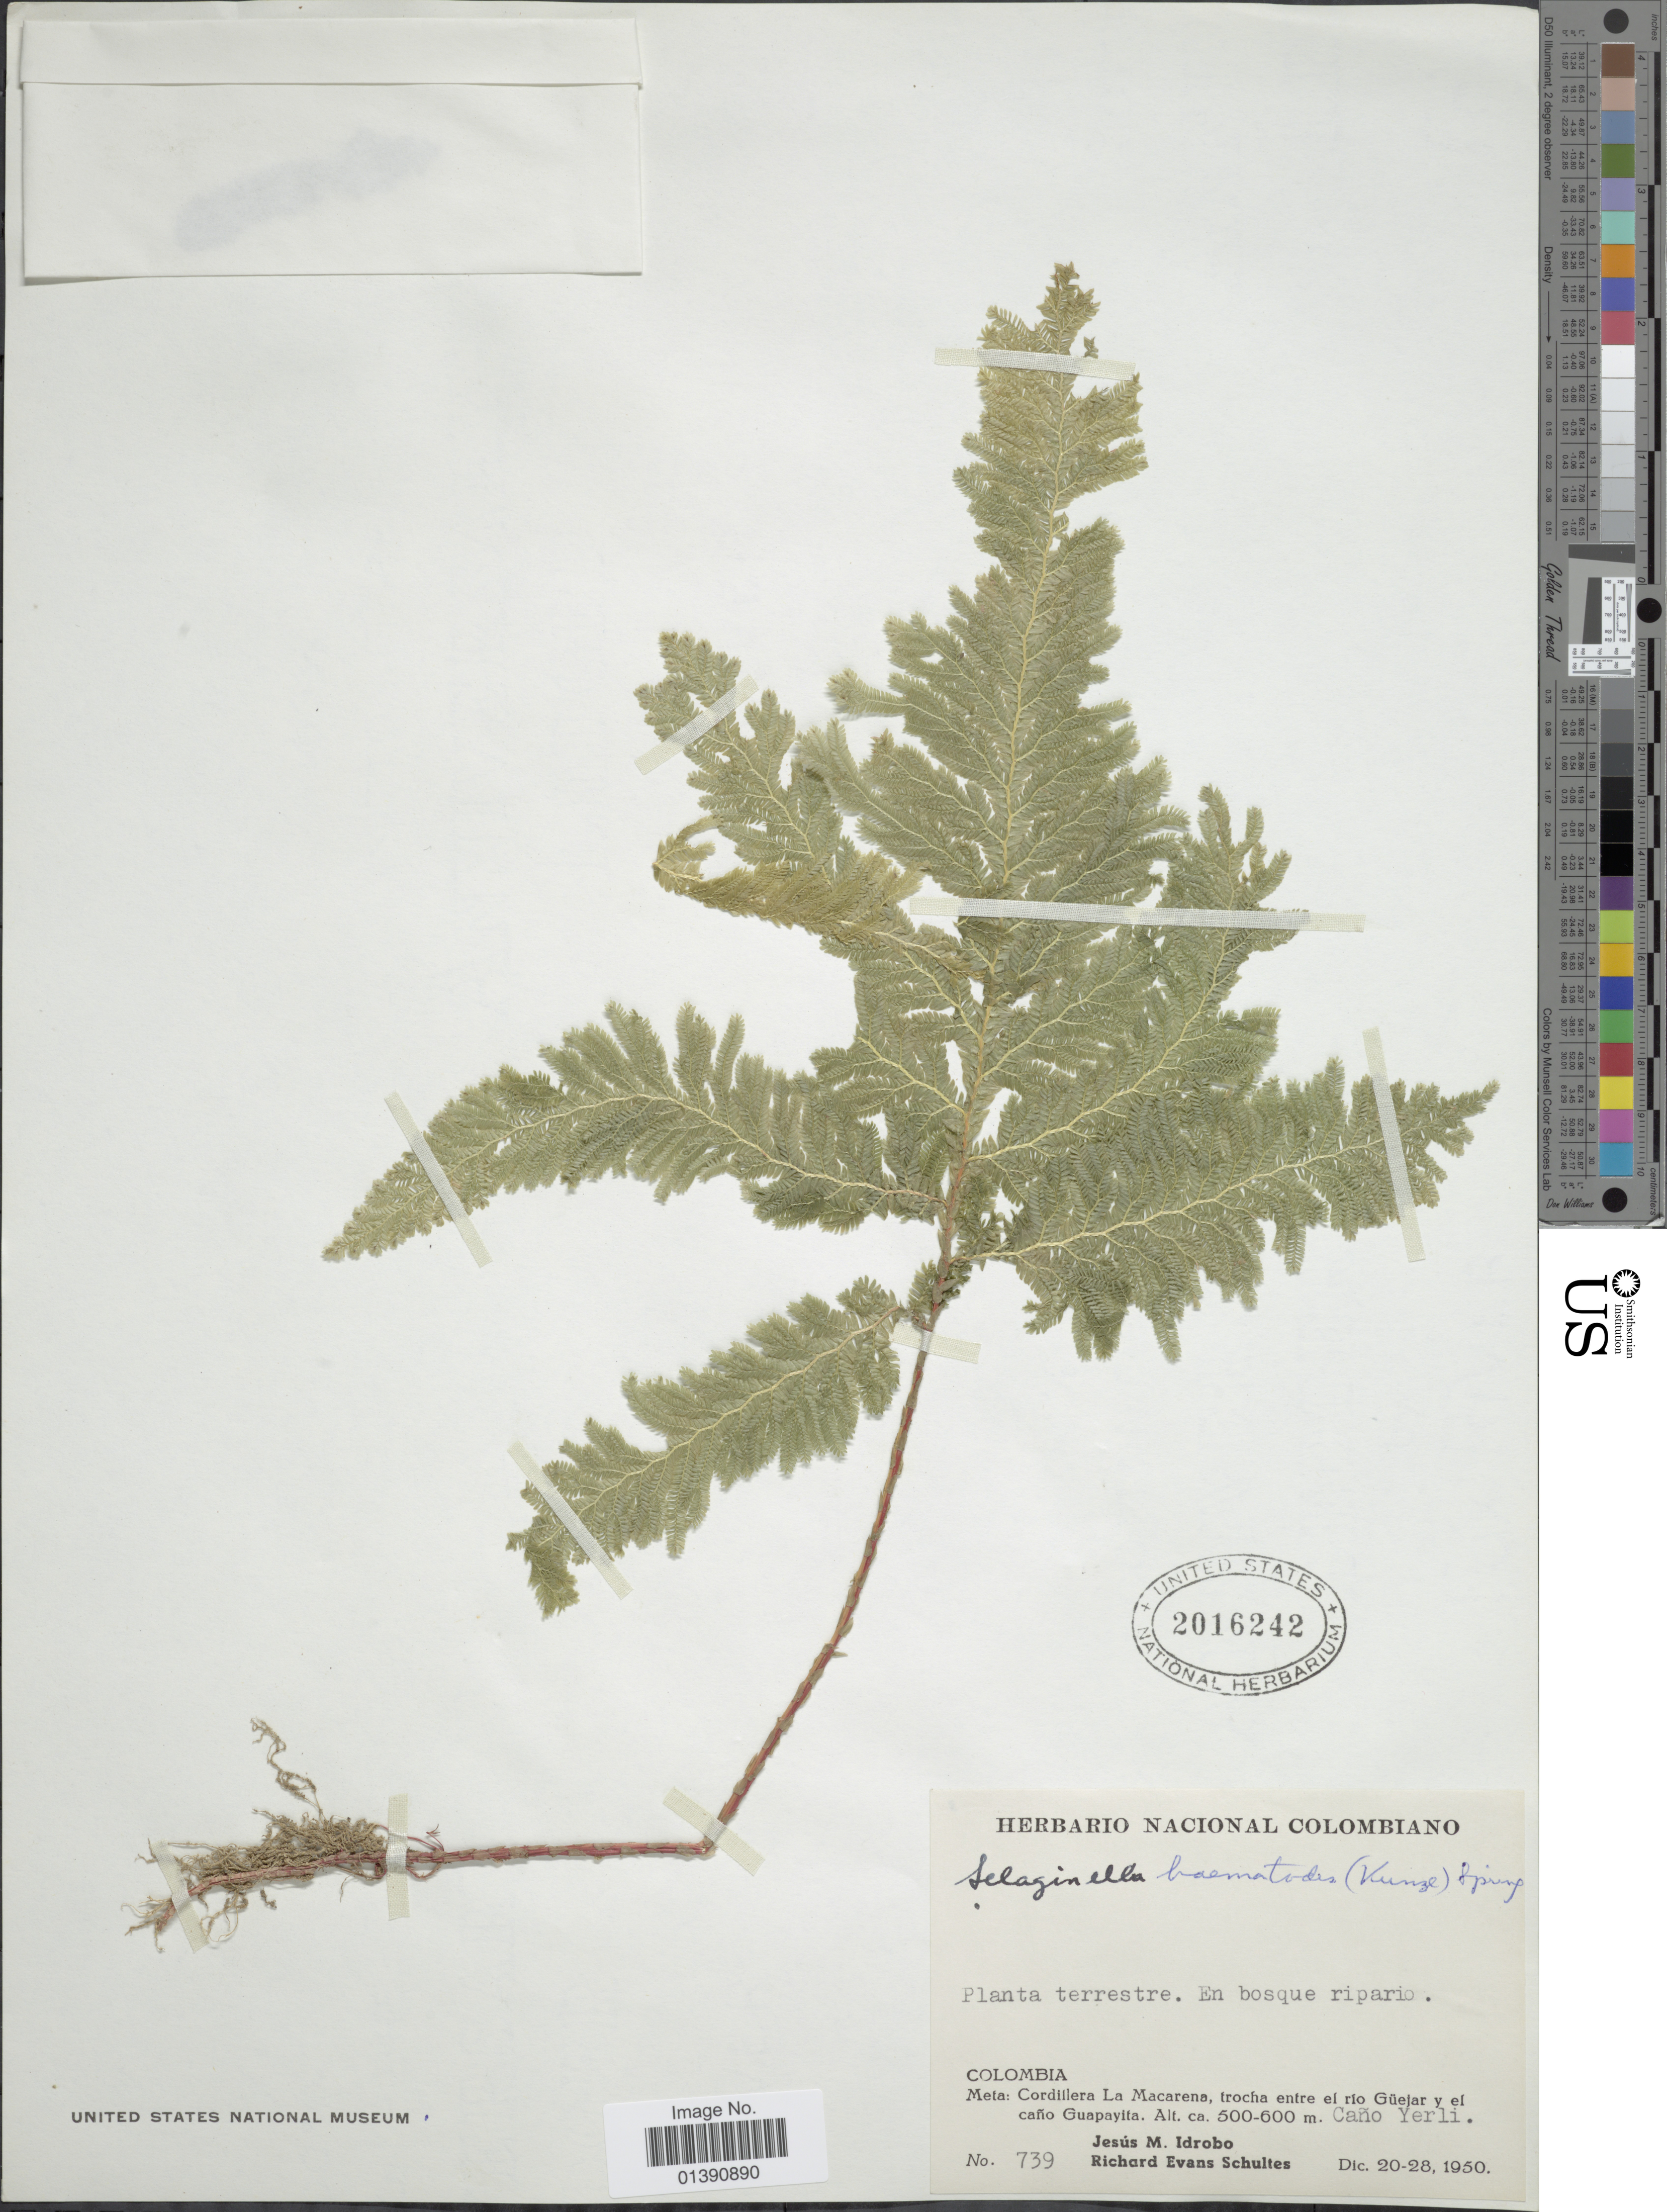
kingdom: Plantae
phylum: Tracheophyta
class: Lycopodiopsida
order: Selaginellales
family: Selaginellaceae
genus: Selaginella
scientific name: Selaginella haematodes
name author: (Kunze) Spring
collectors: J. M. Idrobo & R. E. Schultes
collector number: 739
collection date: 1950-12-20/1950-12-28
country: Colombia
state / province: Meta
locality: Cordillera La Macarena, trocha entre el rio Güejar y el caño Guapayita, Caño Yerli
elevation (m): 500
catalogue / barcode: US 2016242